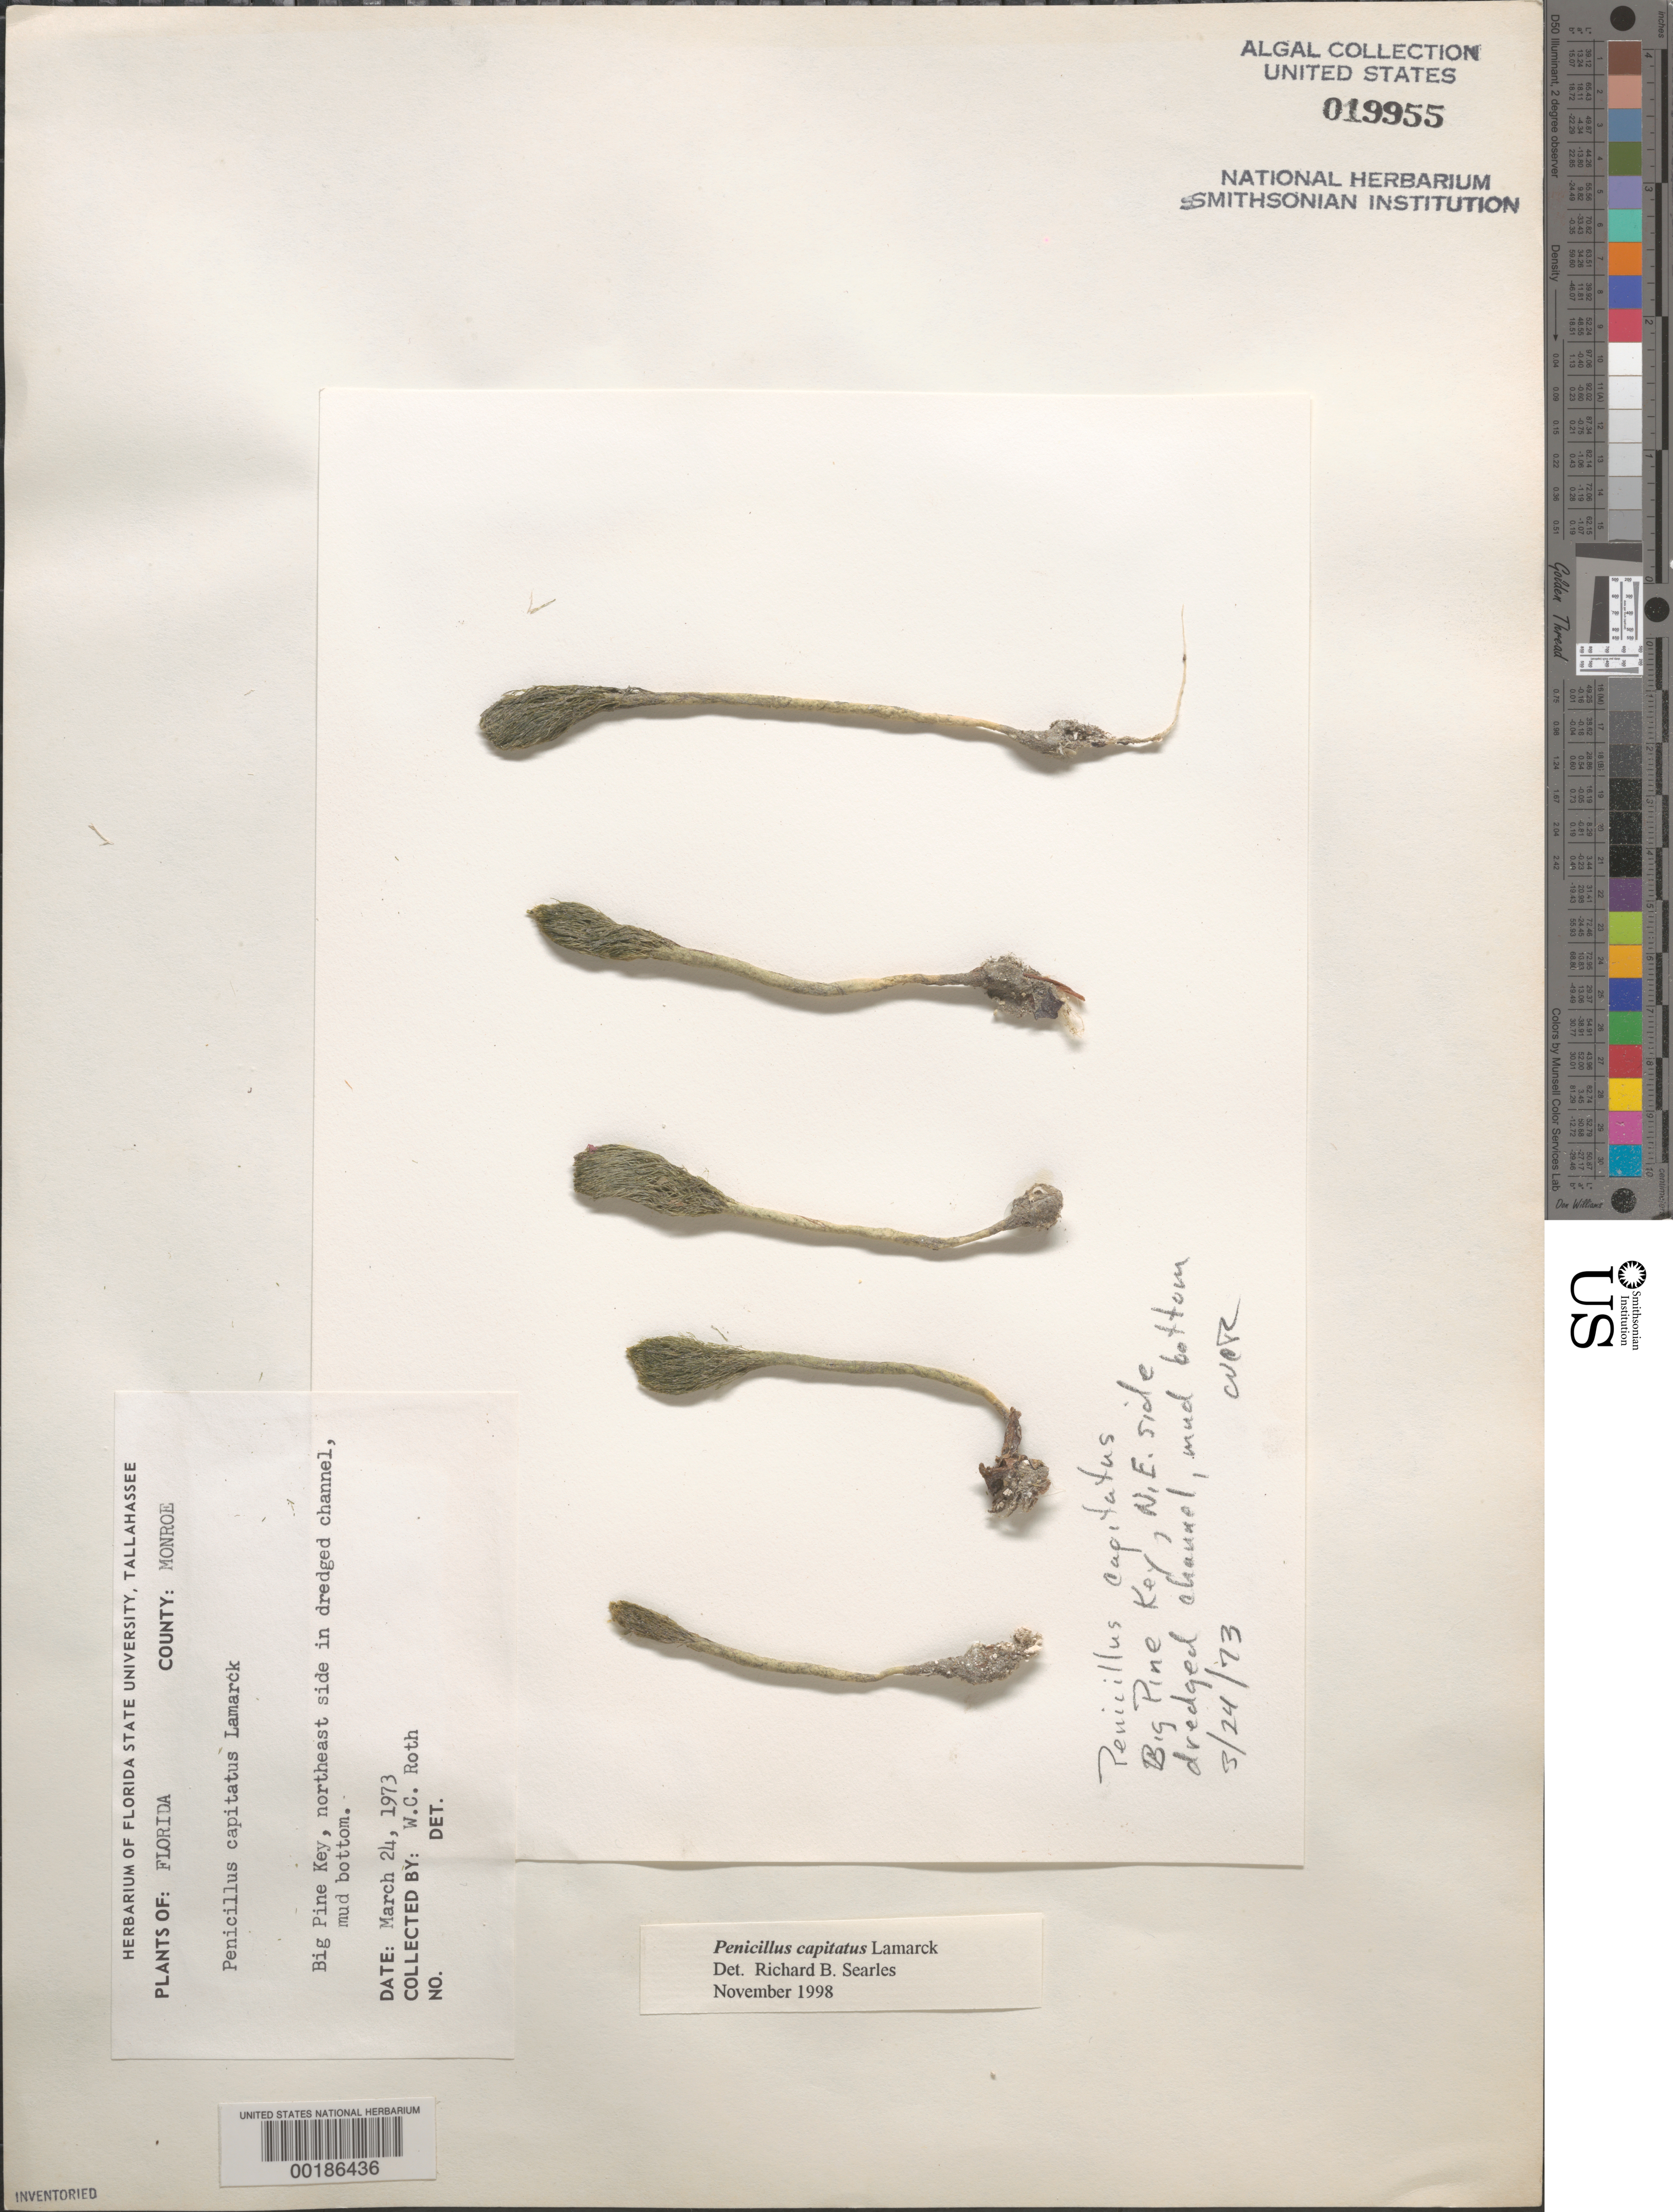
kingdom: Plantae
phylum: Chlorophyta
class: Ulvophyceae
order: Bryopsidales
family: Udoteaceae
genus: Penicillus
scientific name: Penicillus capitatus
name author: Lam.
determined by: Searles, R. B.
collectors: W. C. Roth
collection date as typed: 24 Mar 1973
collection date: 1973-03-24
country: United States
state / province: Florida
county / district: Monroe County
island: Big Pine Key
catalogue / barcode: US 19955